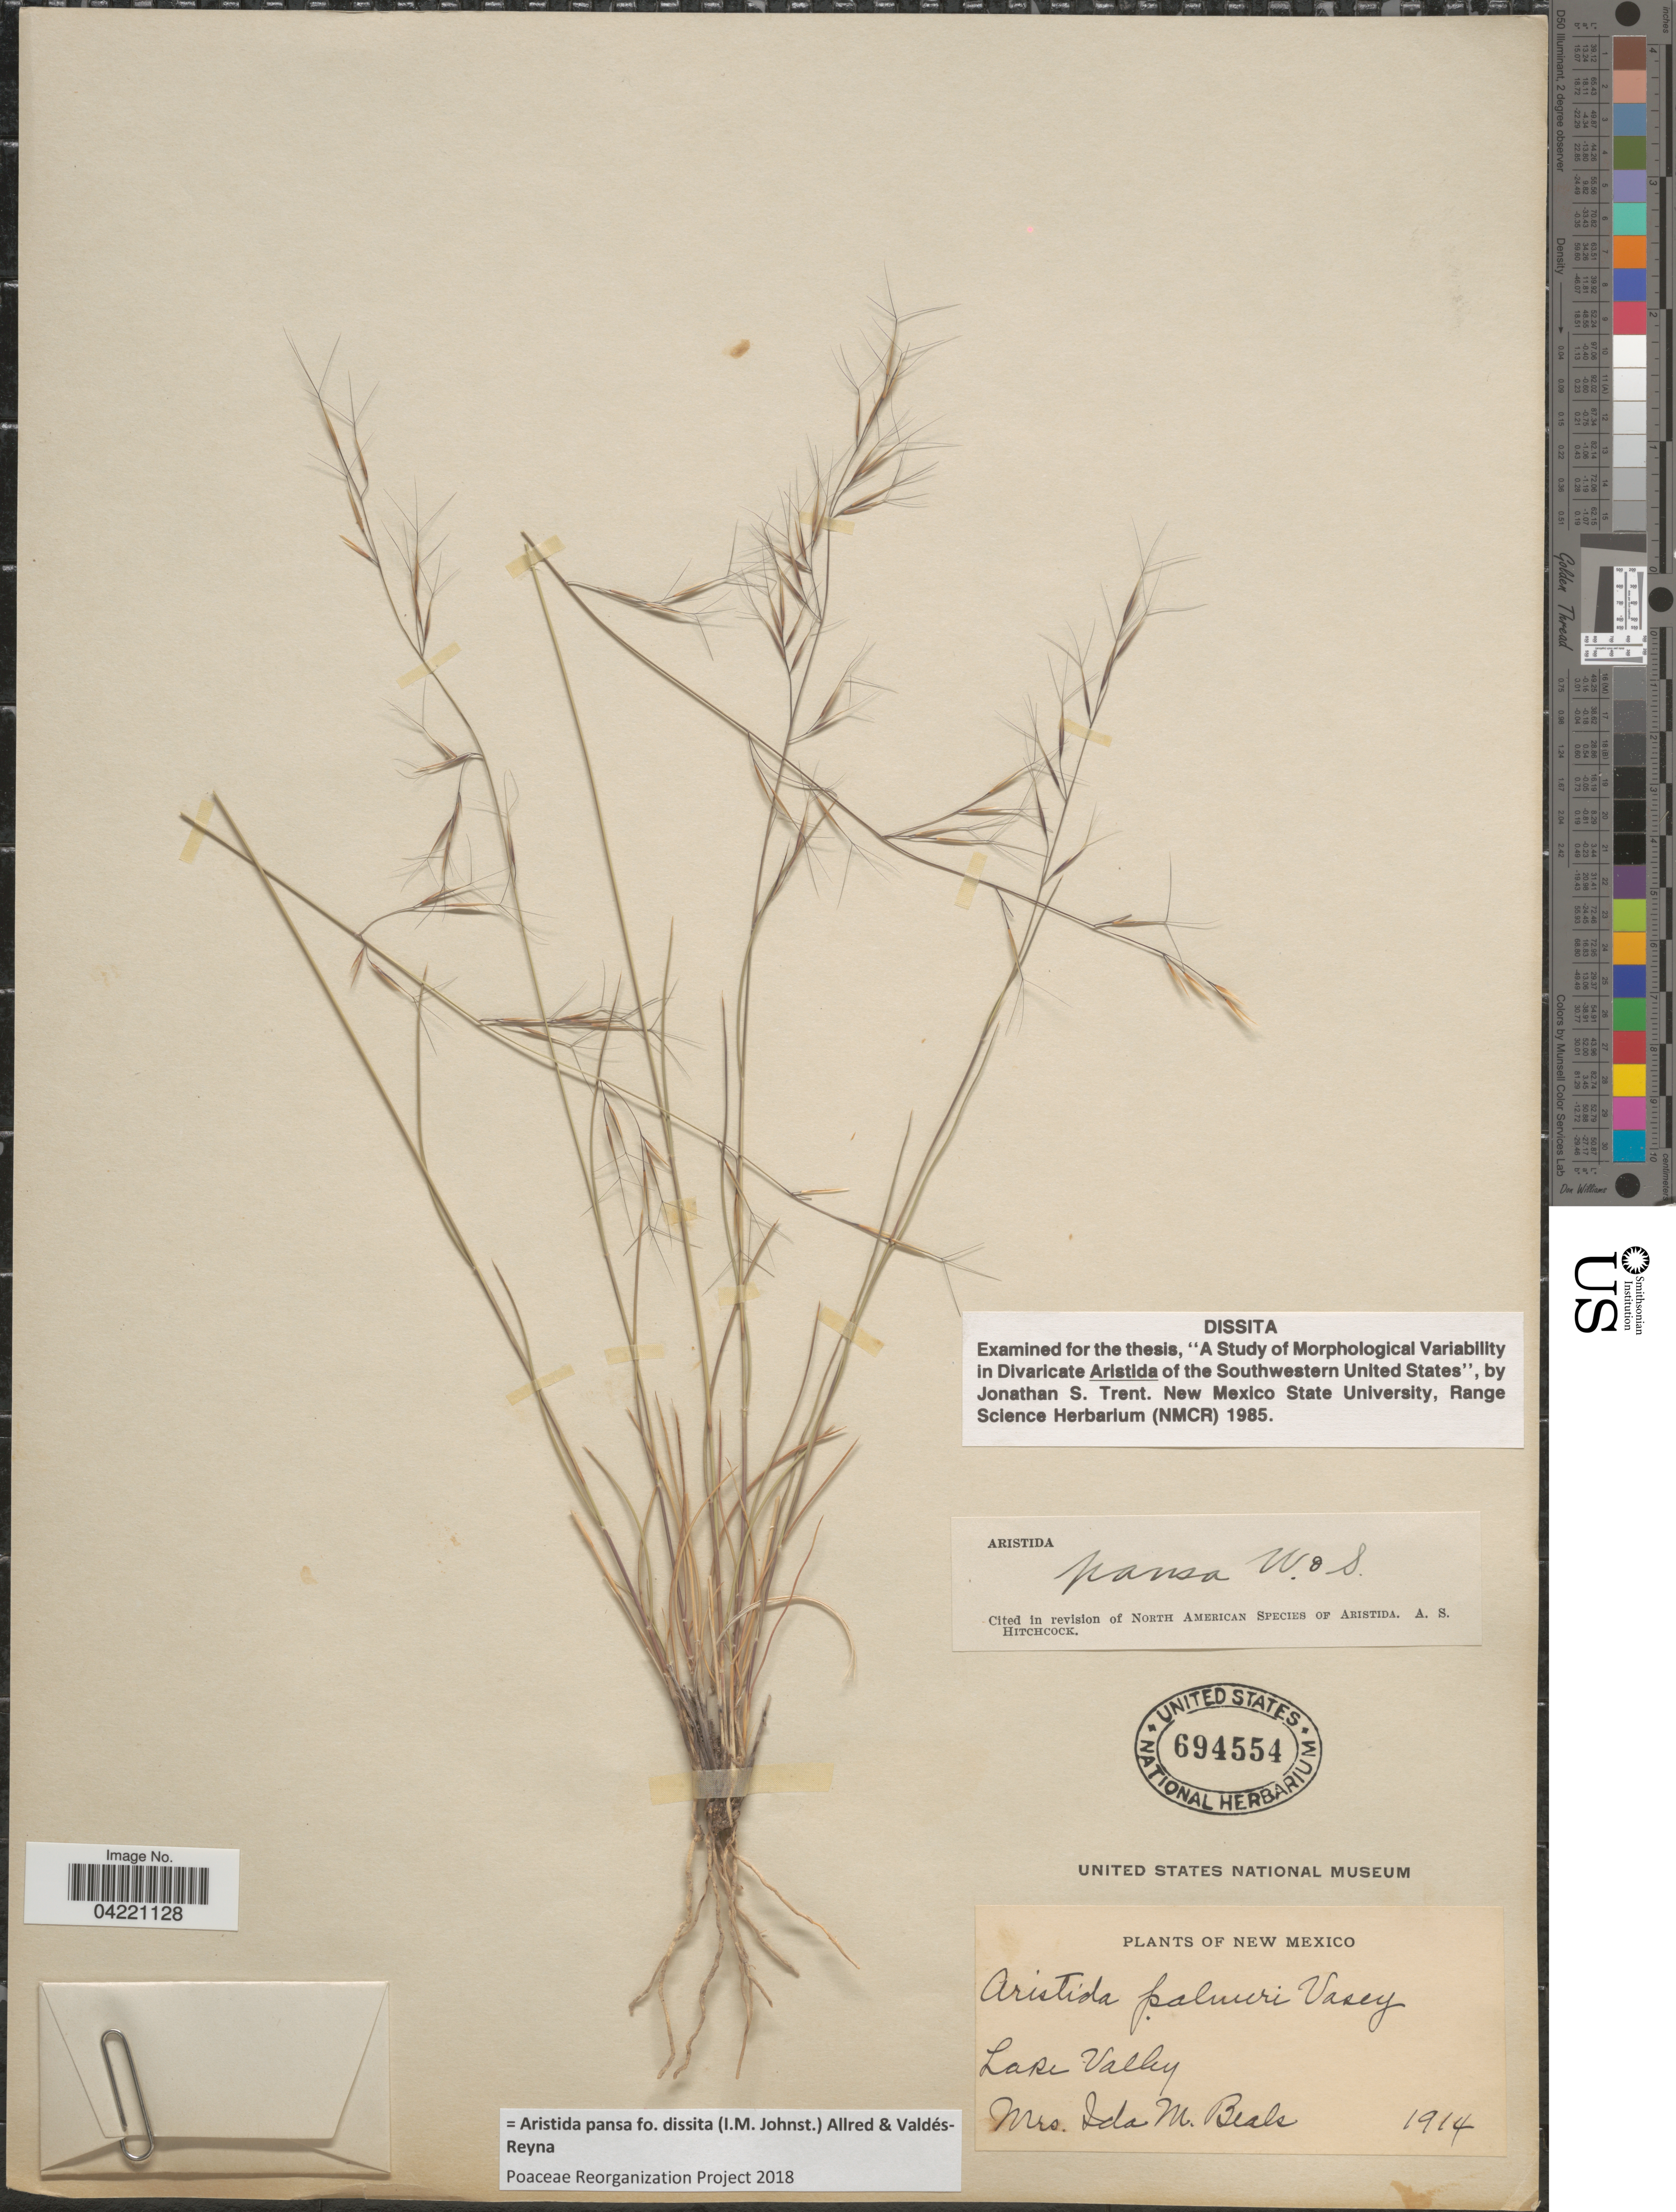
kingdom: Plantae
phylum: Tracheophyta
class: Liliopsida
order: Poales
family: Poaceae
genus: Aristida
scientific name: Aristida pansa f. dissita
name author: (I.M. Johnst.) Allred & Valdés-Reyna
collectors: I. Beals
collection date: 1914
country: United States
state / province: New Mexico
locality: Lake Valley.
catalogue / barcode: US 694554